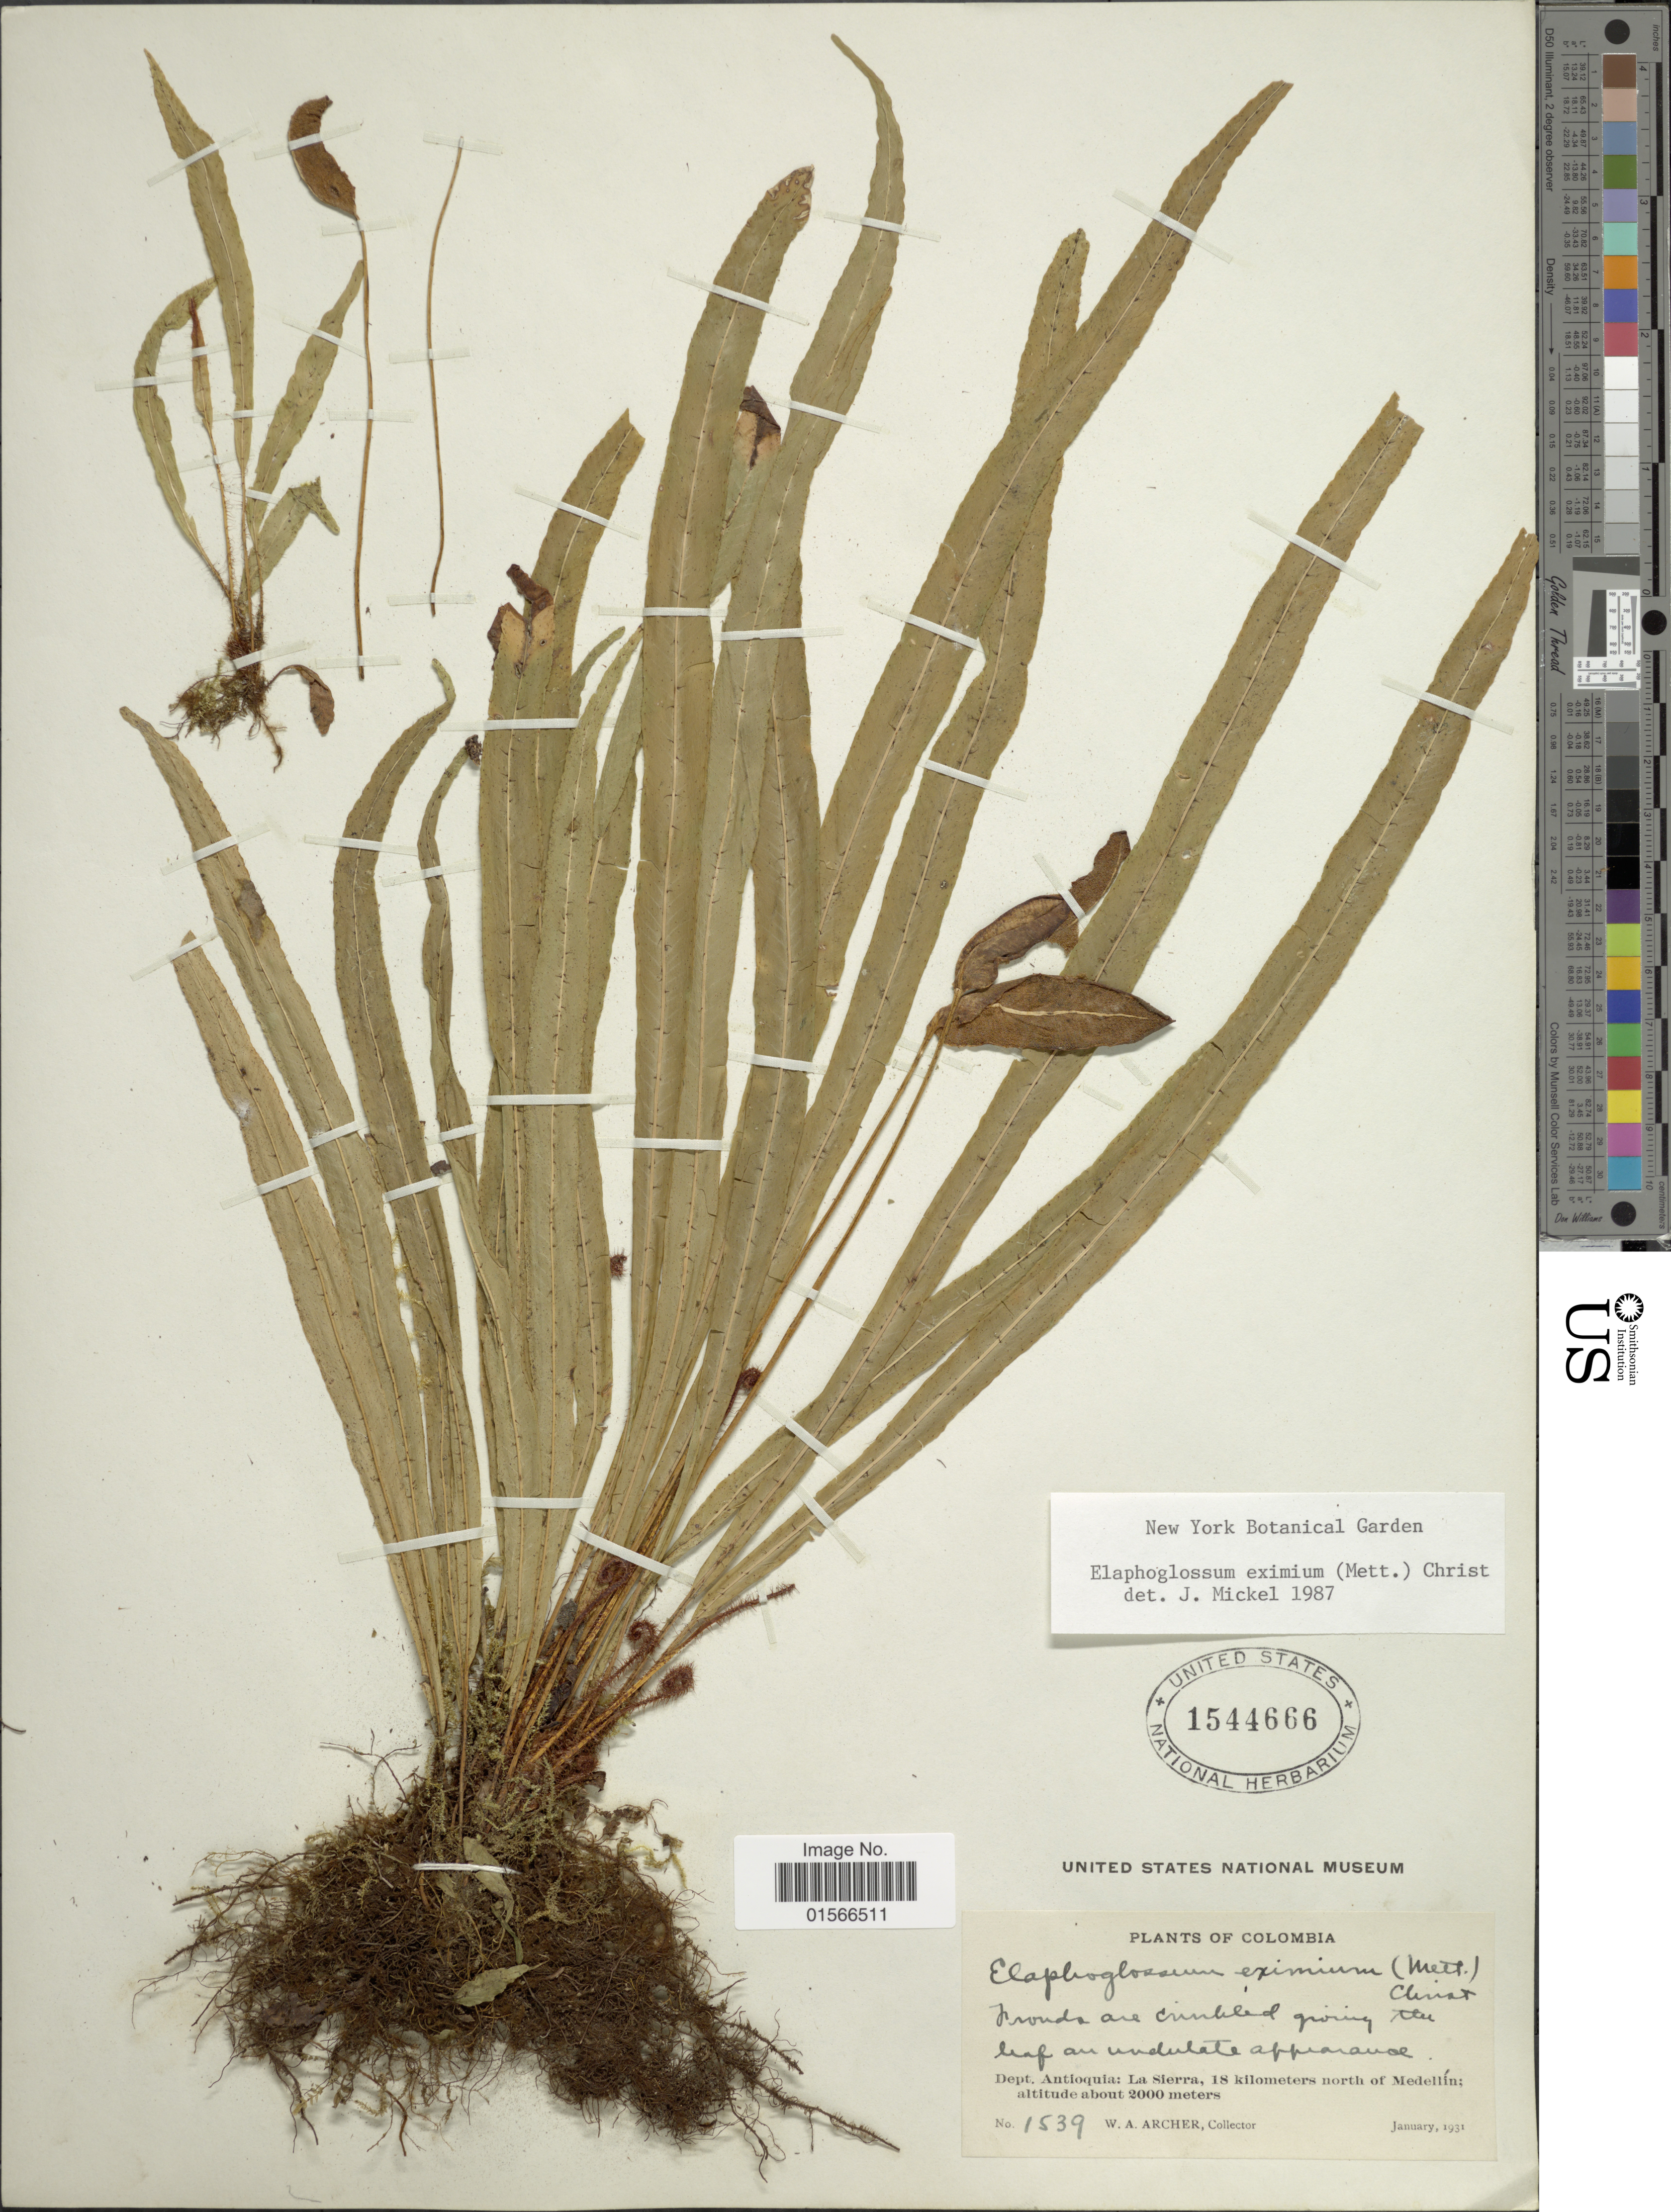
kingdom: Plantae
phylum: Tracheophyta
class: Polypodiopsida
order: Polypodiales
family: Dryopteridaceae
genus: Elaphoglossum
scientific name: Elaphoglossum eximium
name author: (Mett.) Christ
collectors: W. A. Archer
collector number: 1539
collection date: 1931-01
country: Colombia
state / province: Antioquia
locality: Dept. Antioquia: La Sierra, 18 kilometers north of Medellín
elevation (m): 2000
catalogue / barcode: US 1544666